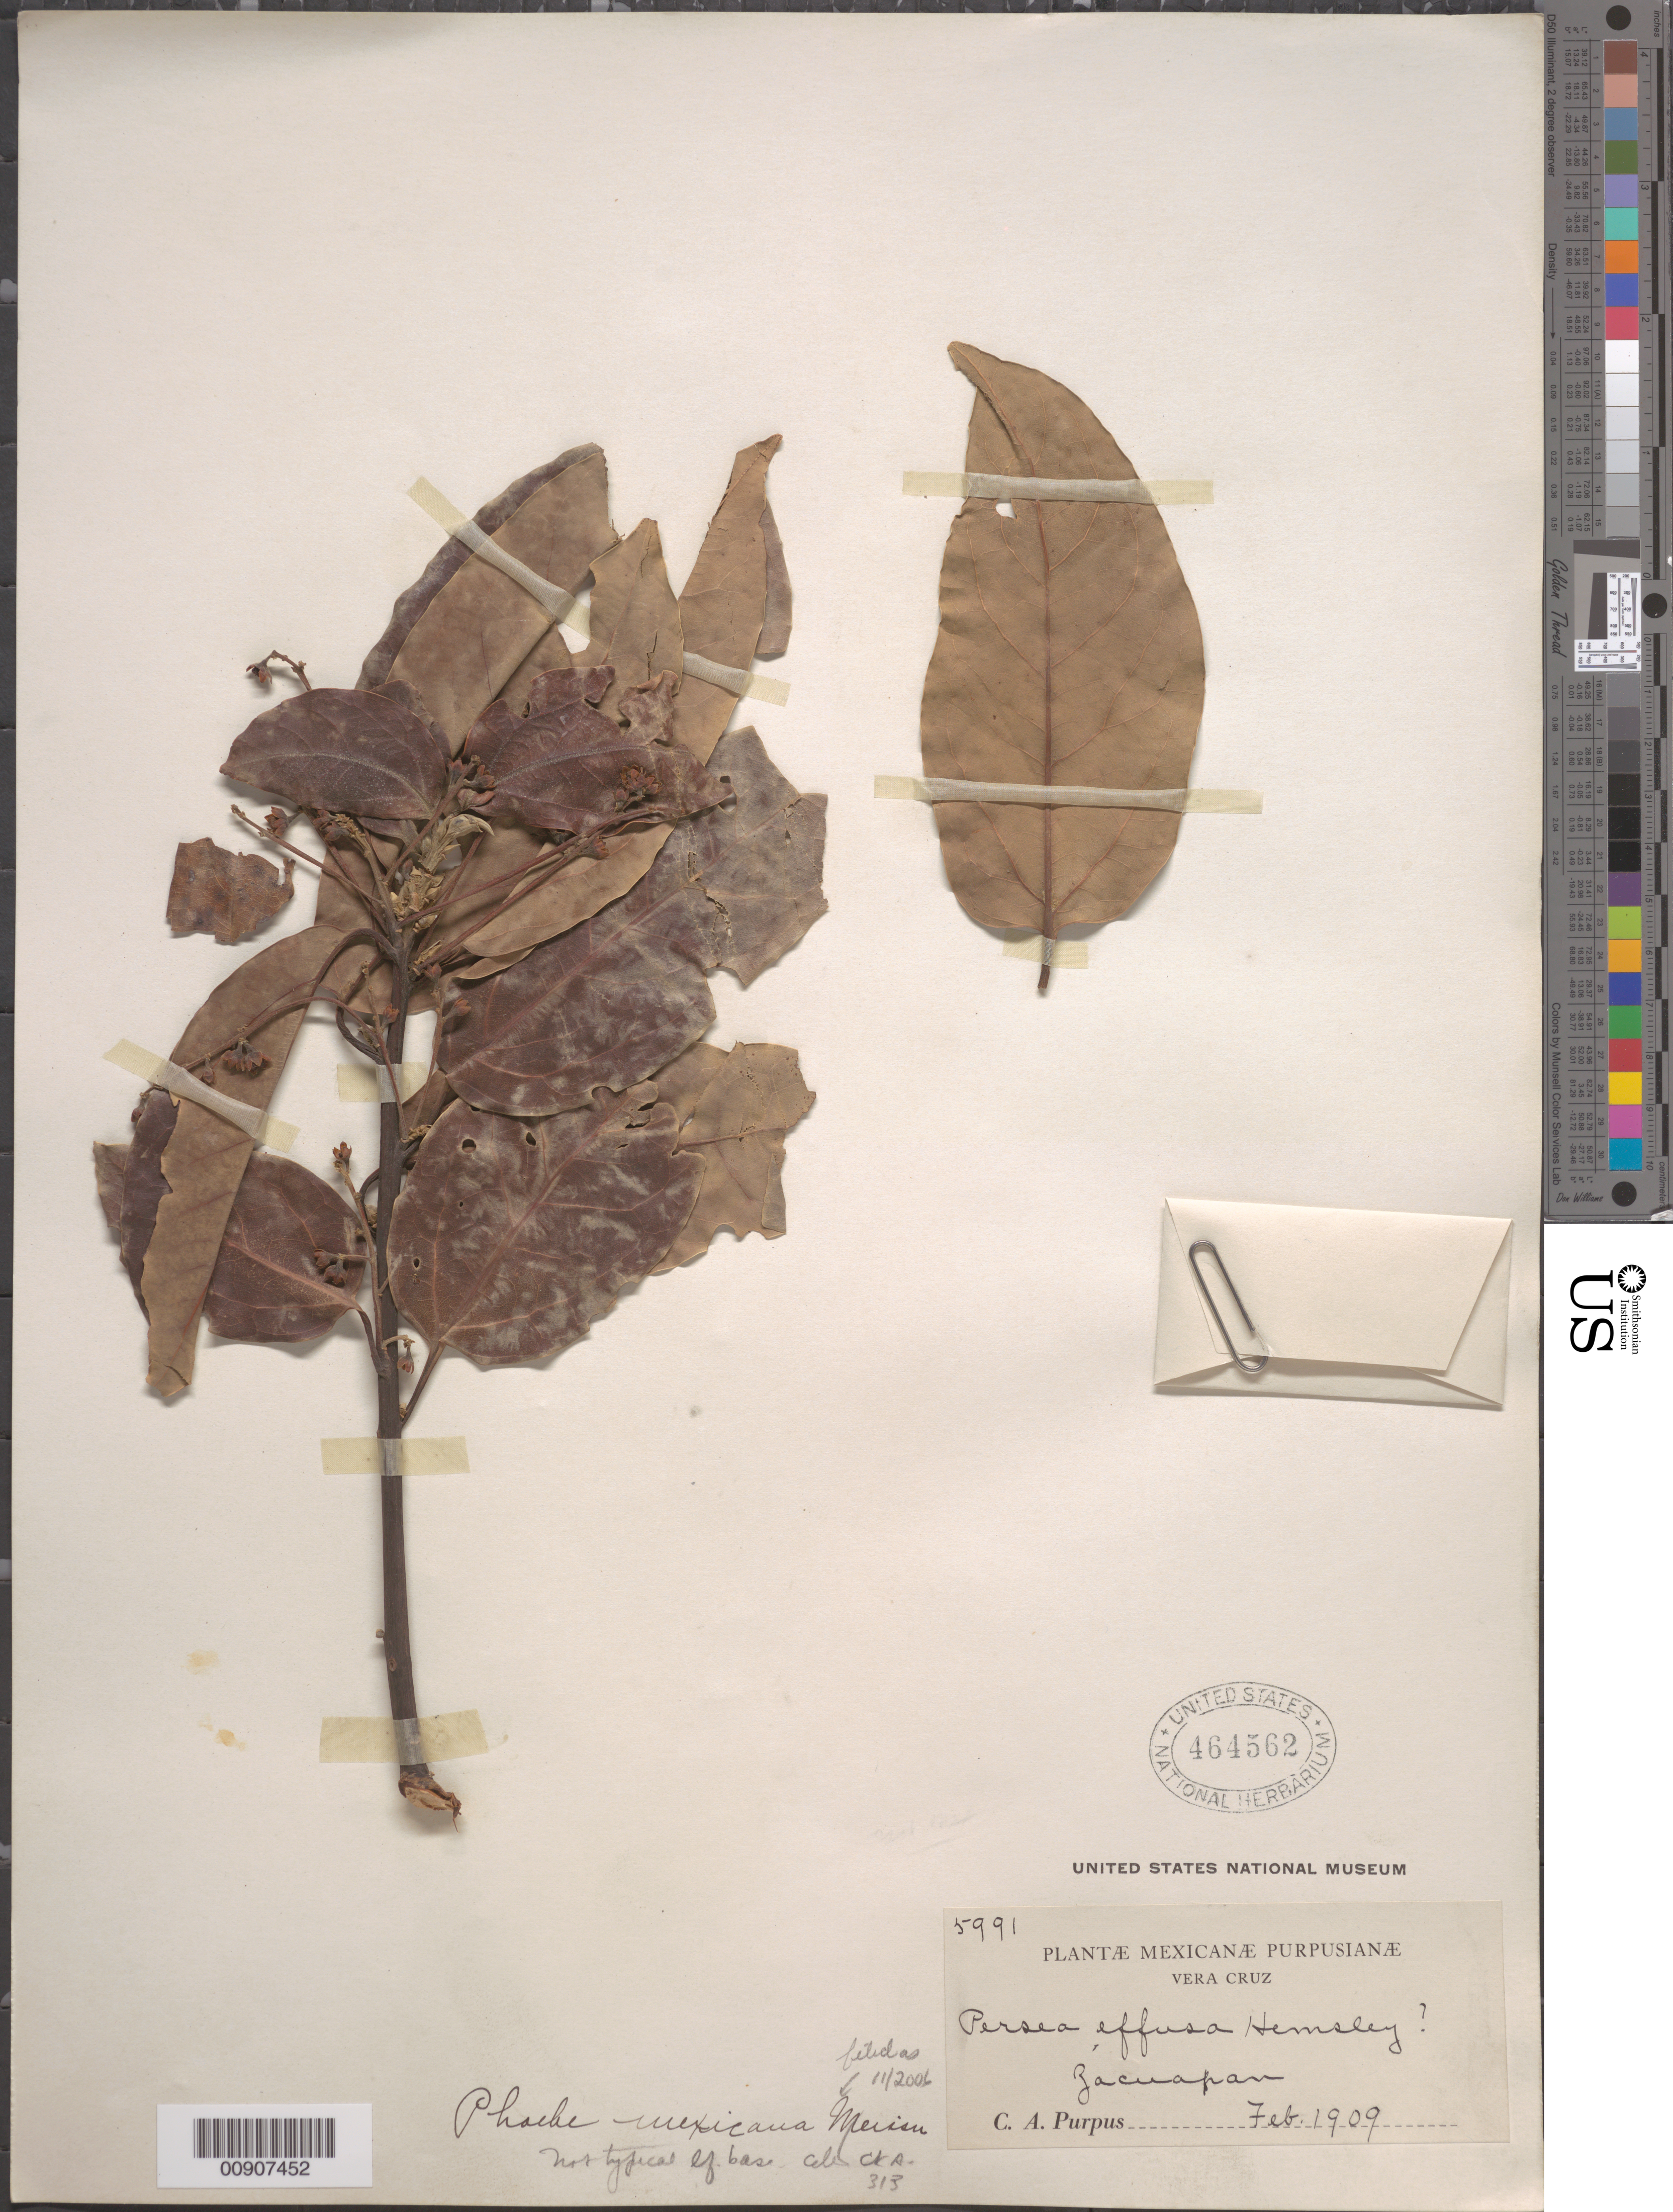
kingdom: Plantae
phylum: Tracheophyta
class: Magnoliopsida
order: Laurales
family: Lauraceae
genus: Phoebe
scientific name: Phoebe mexicana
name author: Meisn.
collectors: C. A. Purpus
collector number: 5991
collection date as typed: Feb 1909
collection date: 1909-02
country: Mexico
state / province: Veracruz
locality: Zacuapan, Veracruz.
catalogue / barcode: US 464562